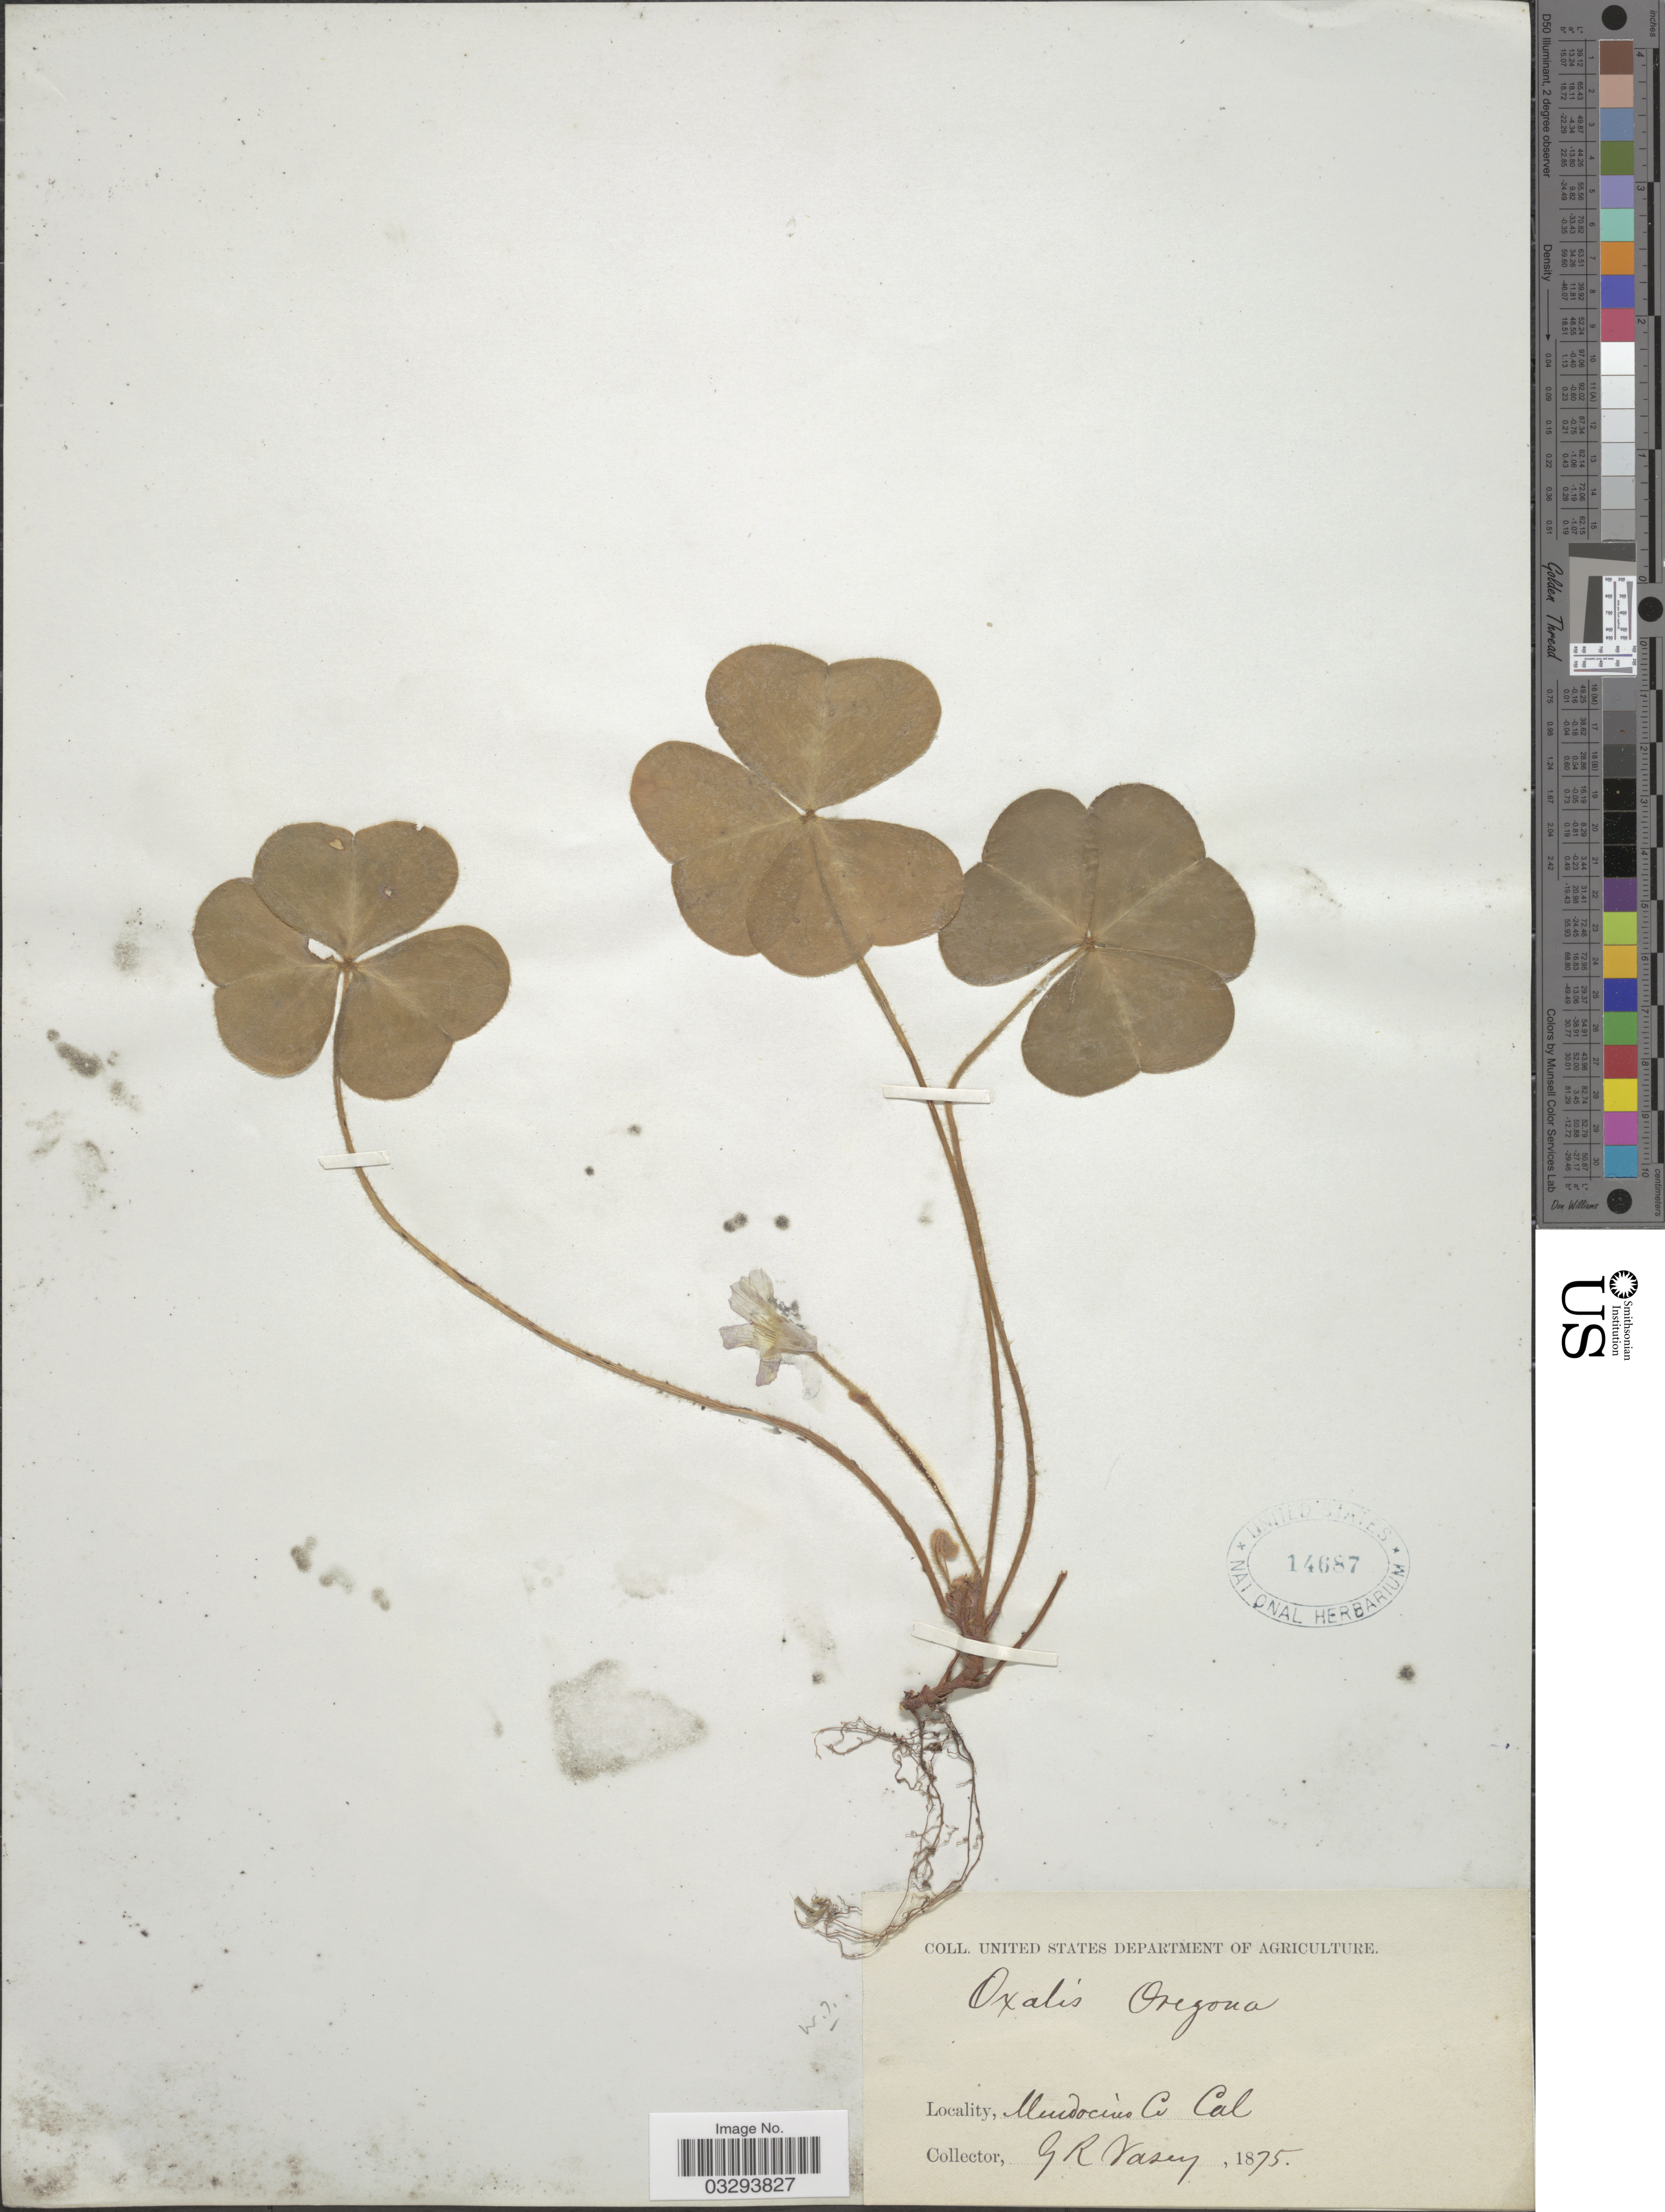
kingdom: Plantae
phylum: Tracheophyta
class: Magnoliopsida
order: Oxalidales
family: Oxalidaceae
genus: Oxalis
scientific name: Oxalis oregana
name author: Nutt.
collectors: G. R. Vasey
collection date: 1875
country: United States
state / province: California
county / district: Mendocino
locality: Mendocino Co.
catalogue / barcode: US 14687